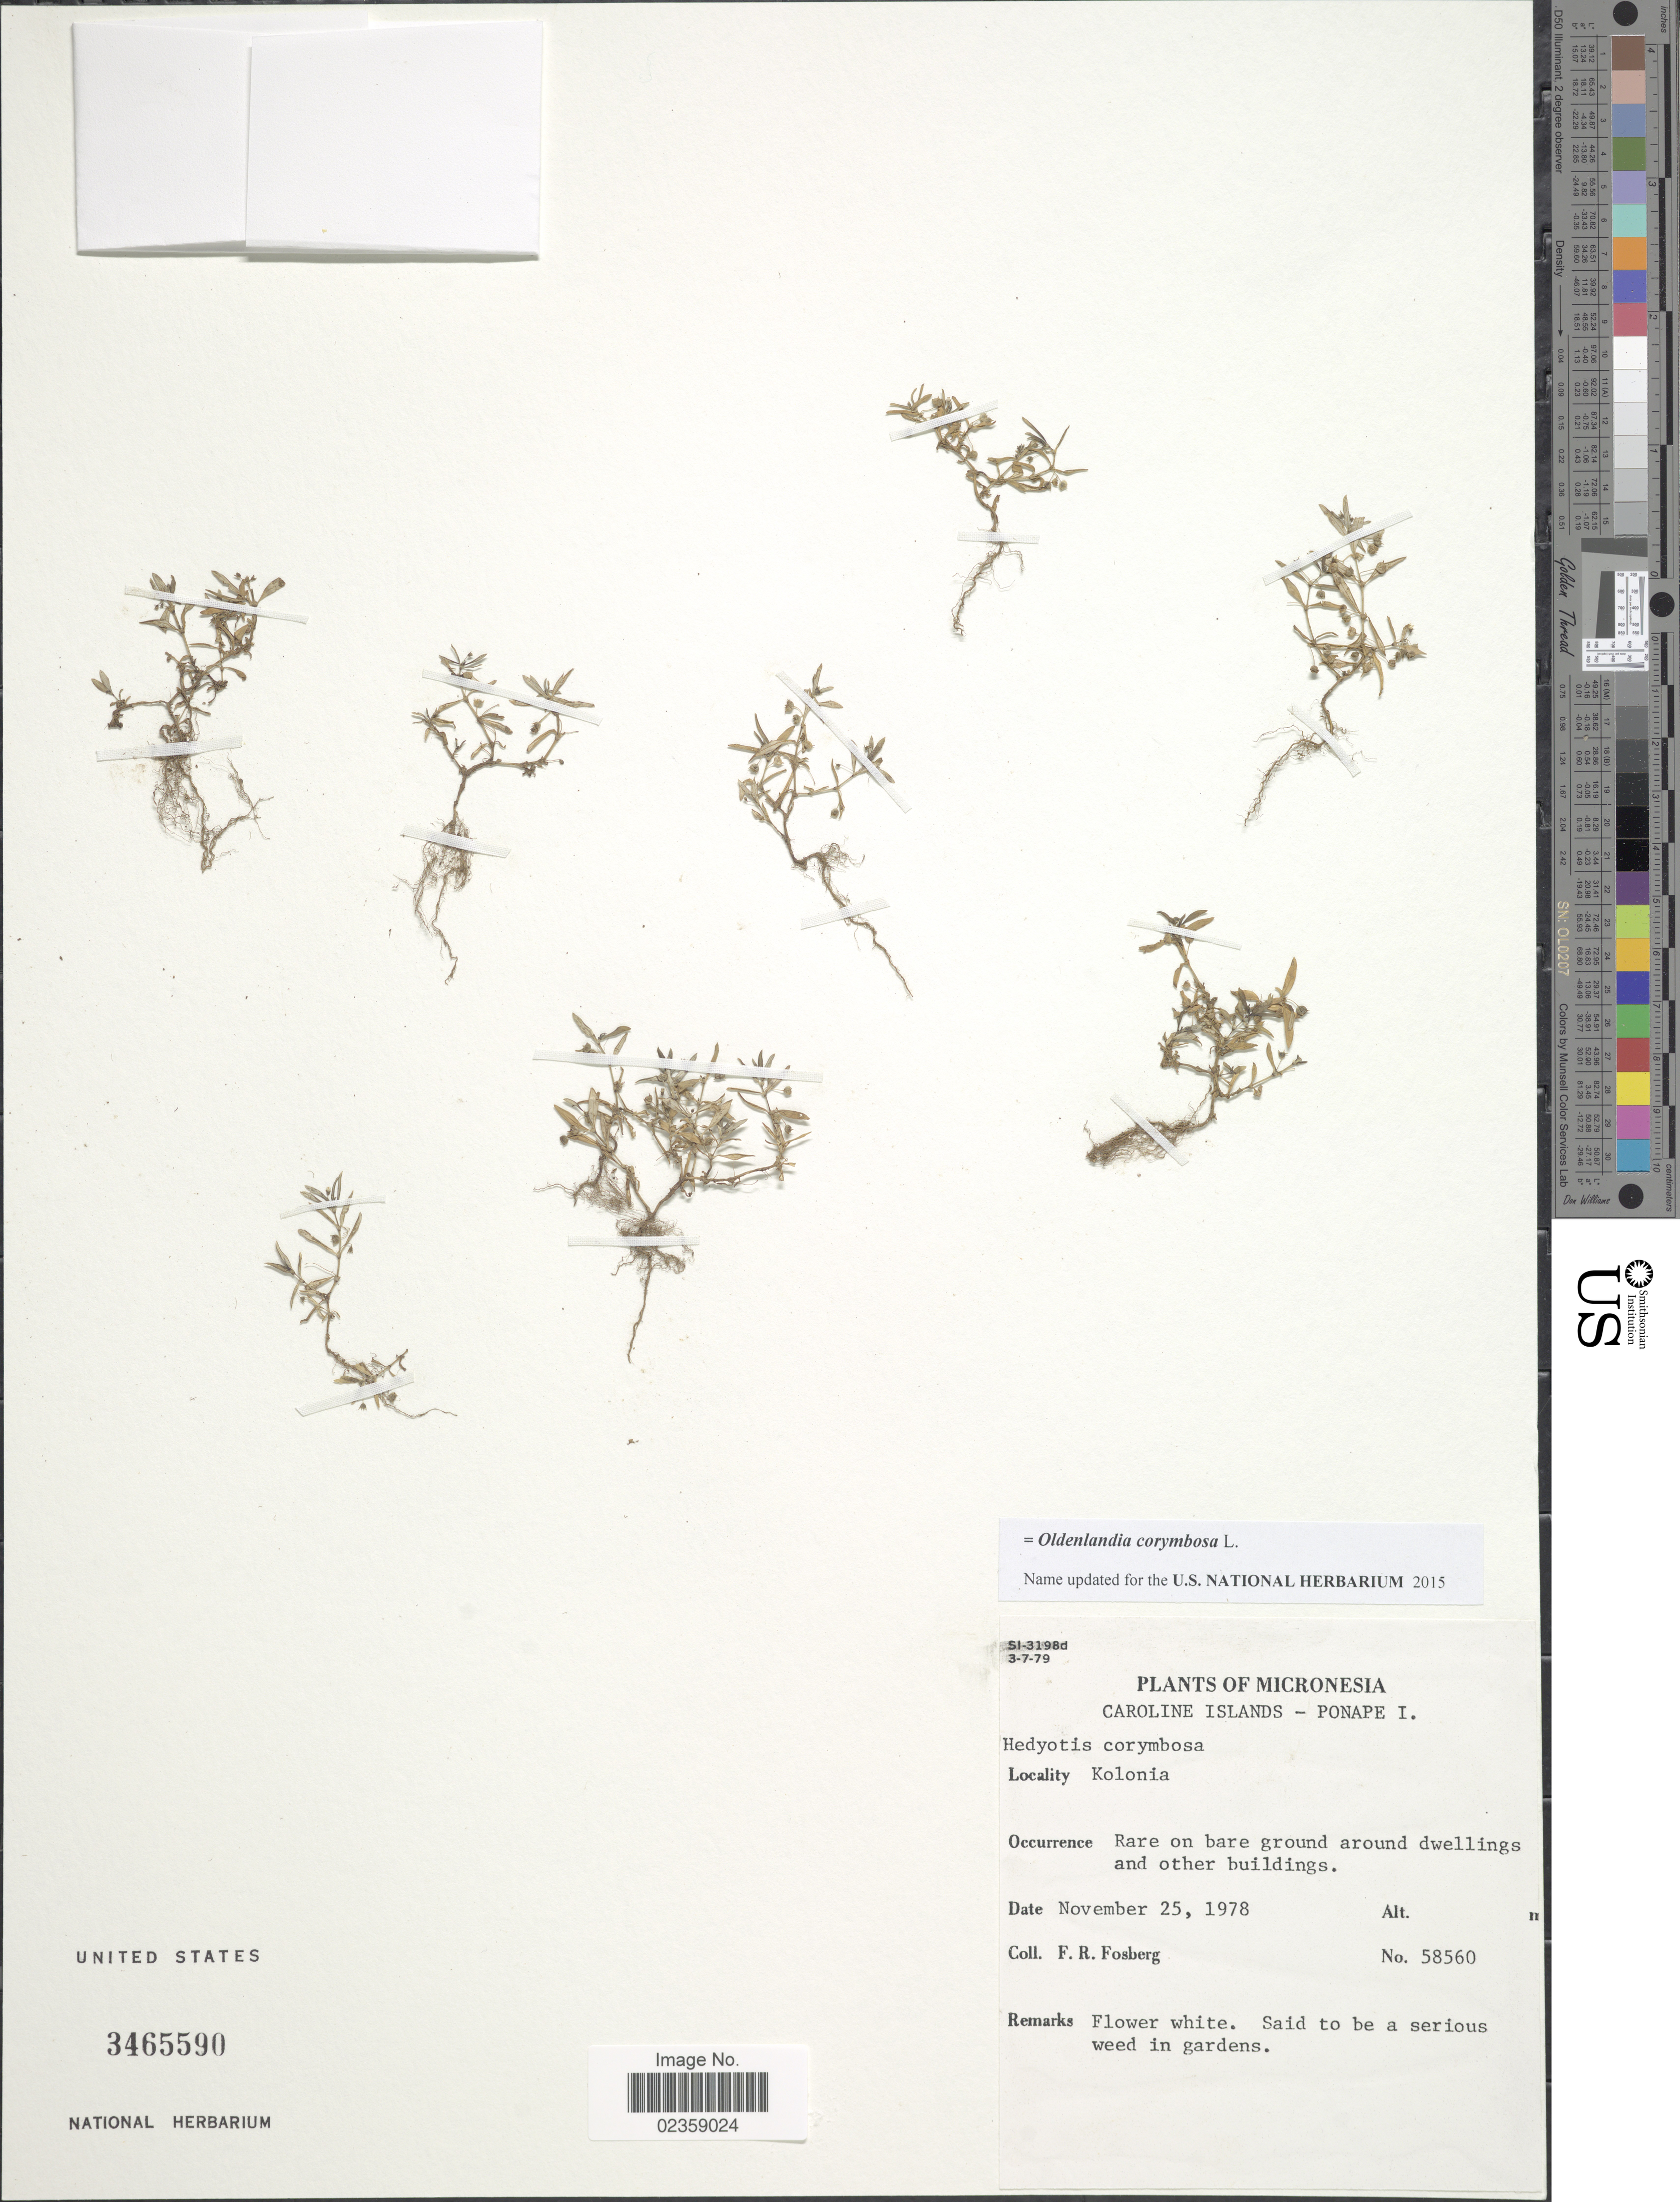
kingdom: Plantae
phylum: Tracheophyta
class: Magnoliopsida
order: Gentianales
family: Rubiaceae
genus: Oldenlandia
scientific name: Oldenlandia corymbosa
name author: L.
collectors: F. R. Fosberg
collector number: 58560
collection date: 1978-11-25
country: Micronesia, Federated States of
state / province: Pohnpei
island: Pohnpei [Ponape]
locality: Caroline Islands - Ponape I. Kolonia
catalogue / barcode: US 3465590